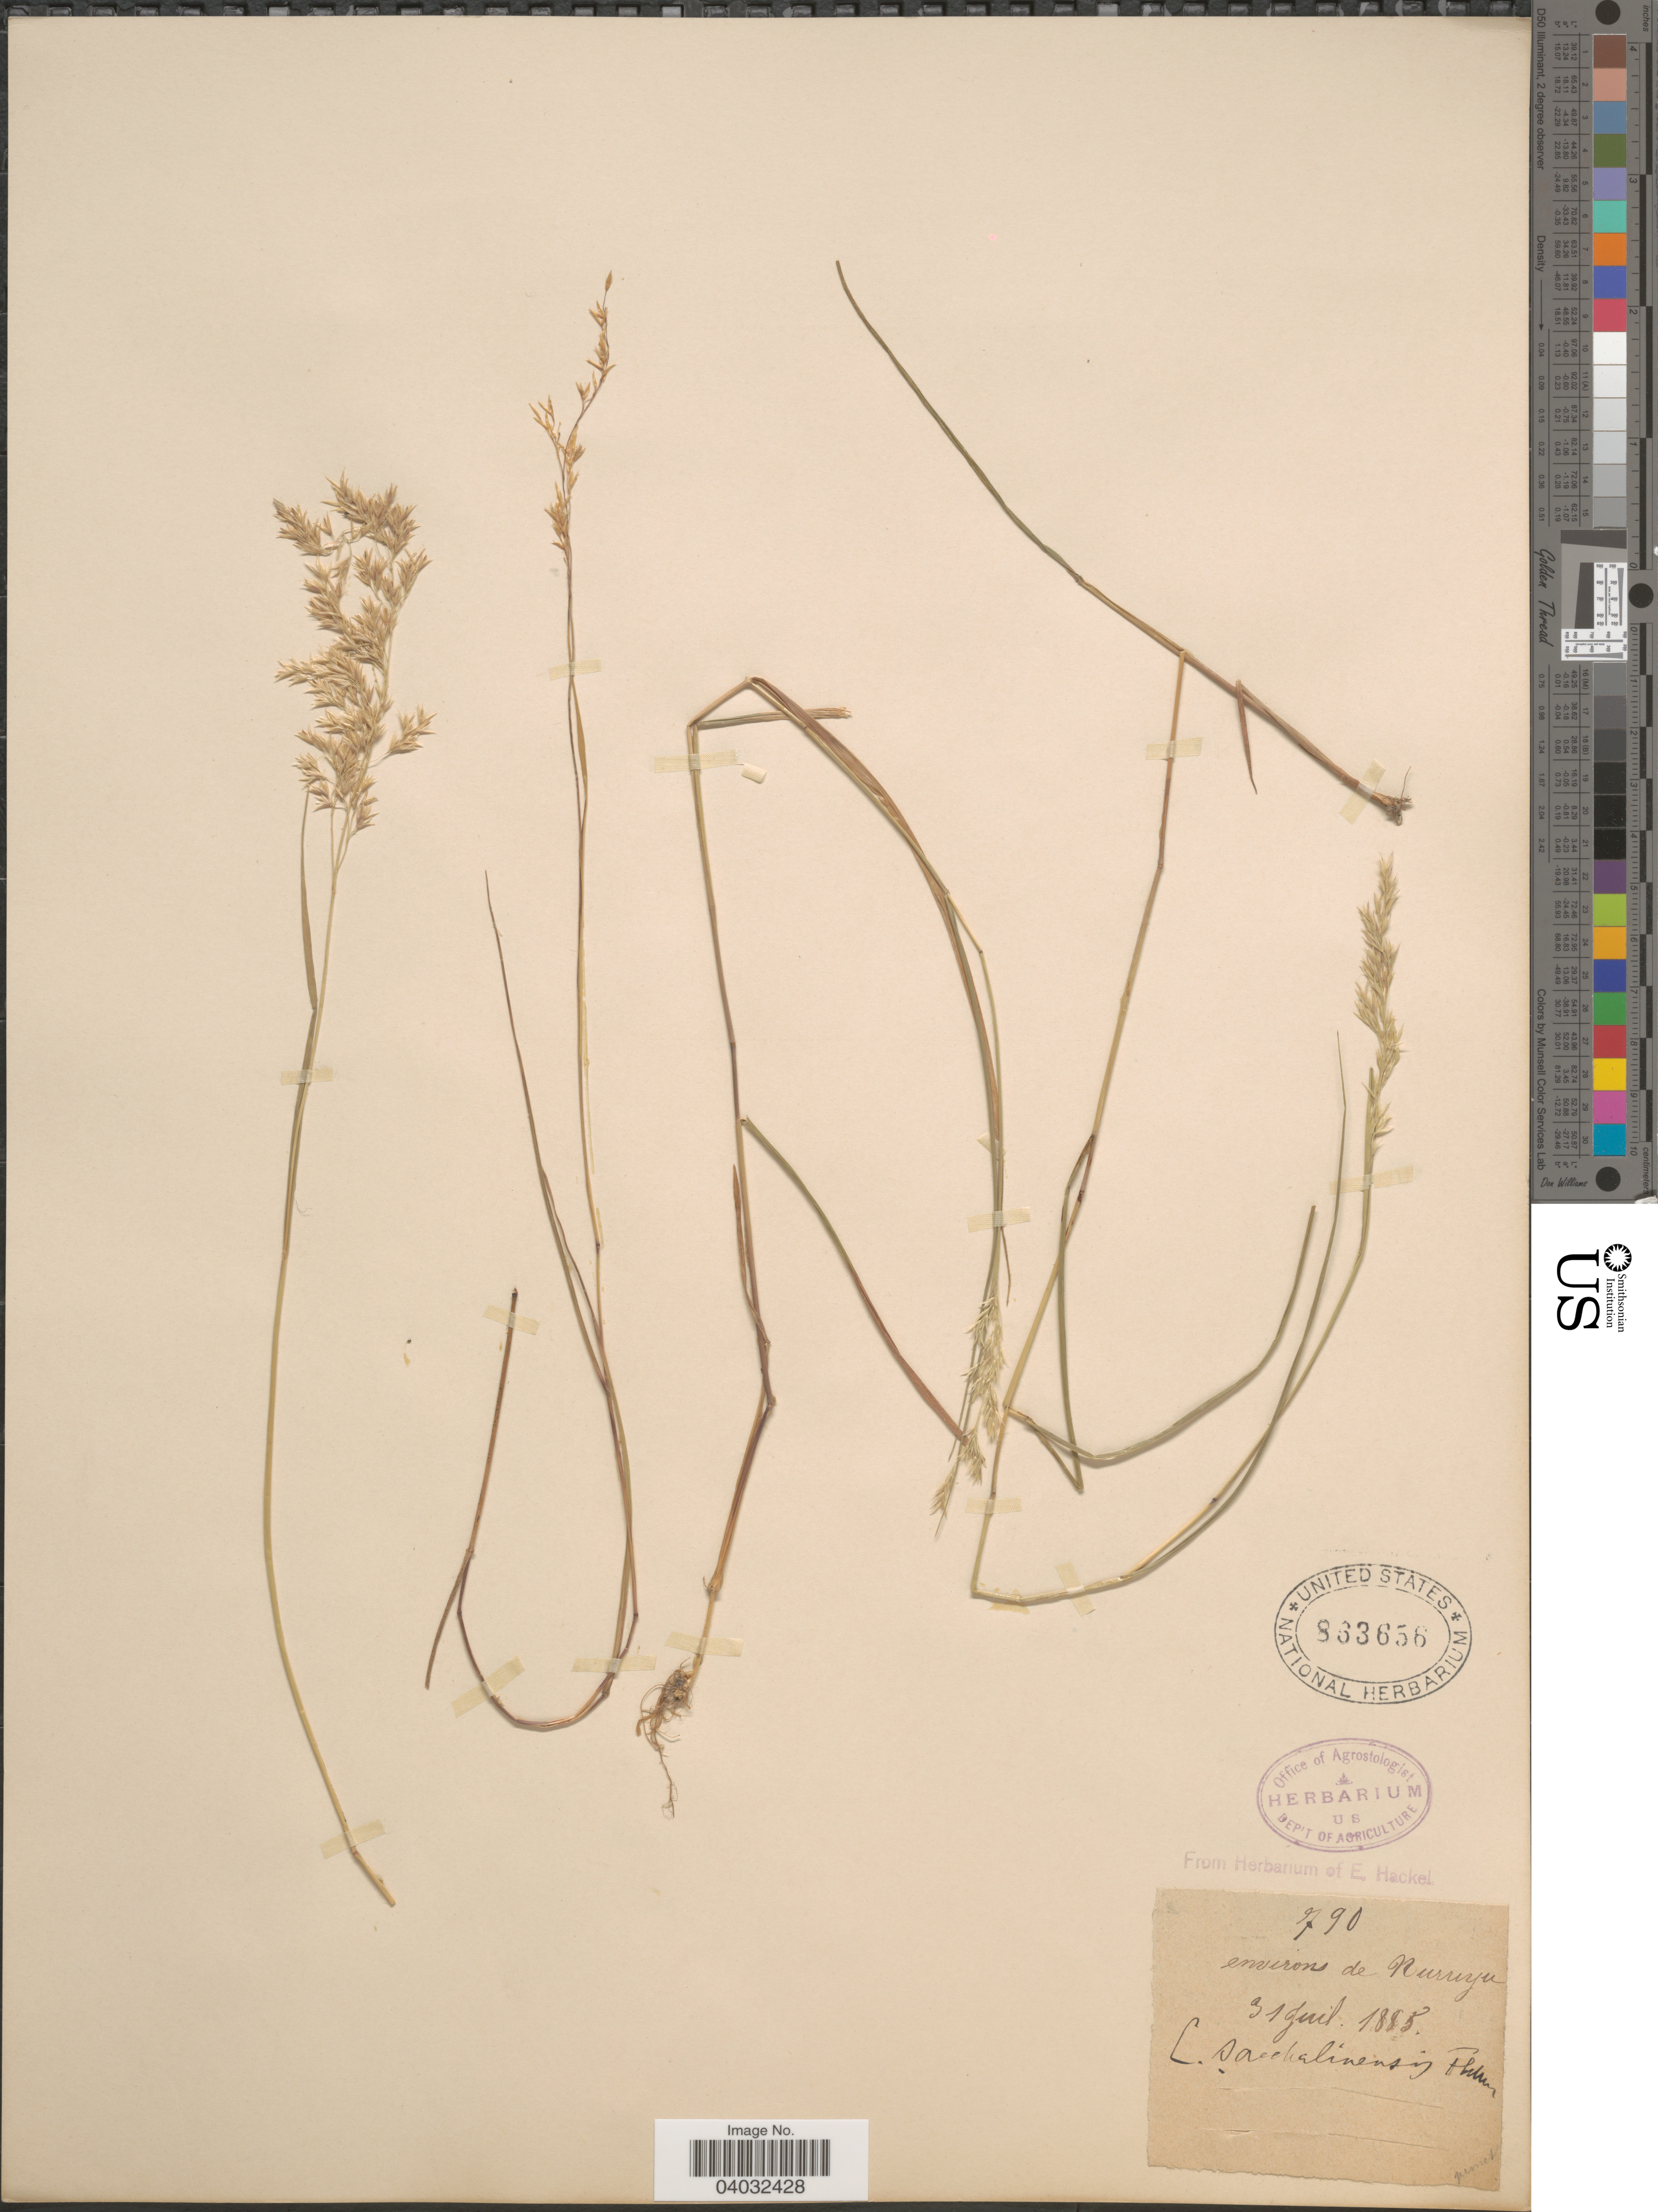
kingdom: Plantae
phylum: Tracheophyta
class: Liliopsida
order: Poales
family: Poaceae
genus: Calamagrostis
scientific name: Calamagrostis sachalinensis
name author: F. Schmidt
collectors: ex herb. E. Hackel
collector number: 790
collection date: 1885-07-31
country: Japan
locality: Environs de Nuruyu.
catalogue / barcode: US 863656